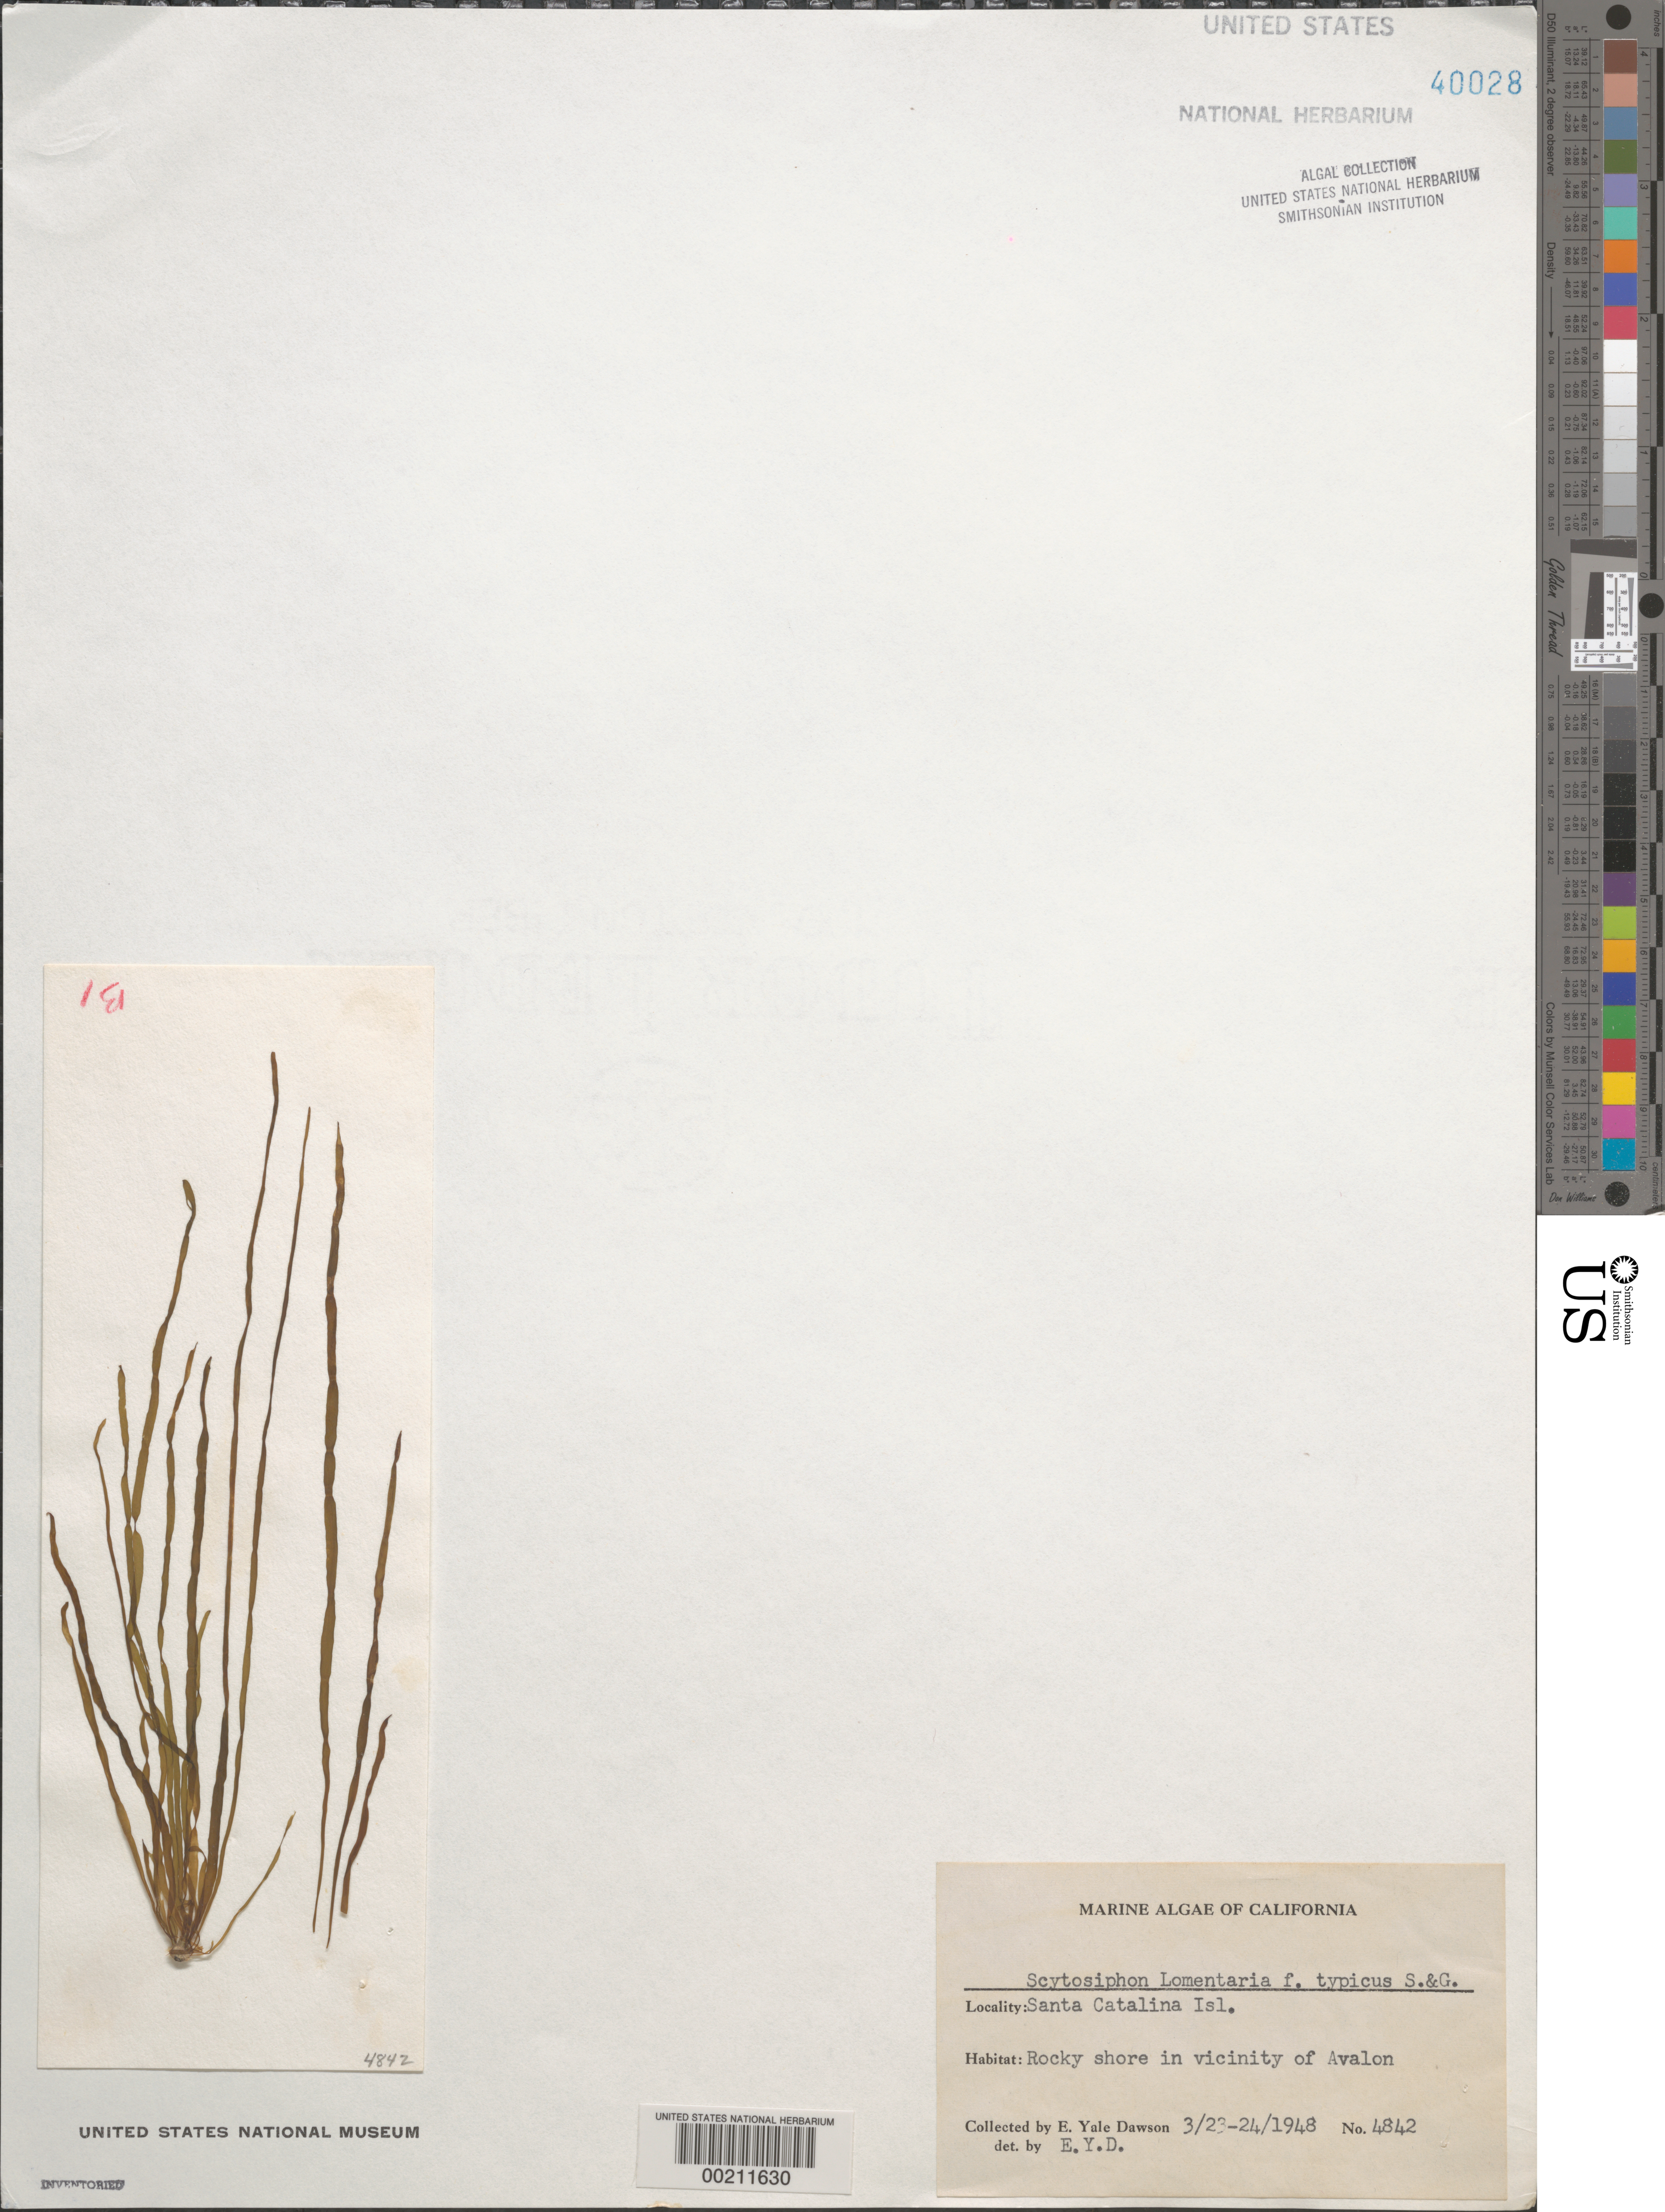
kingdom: Chromista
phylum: Ochrophyta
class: Phaeophyceae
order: Scytosiphonales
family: Scytosiphonaceae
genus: Scytosiphon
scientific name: Scytosiphon lomentaria f. typicus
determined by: Dawson, E. Y.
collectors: E. Y. Dawson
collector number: EYD 4842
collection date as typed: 23 Mar 1948 to 24 Mar 1948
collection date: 1948-03-23/1948-03-24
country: United States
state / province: California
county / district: Los Angeles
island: Santa Catalina Island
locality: Avalon area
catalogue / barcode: US 40028